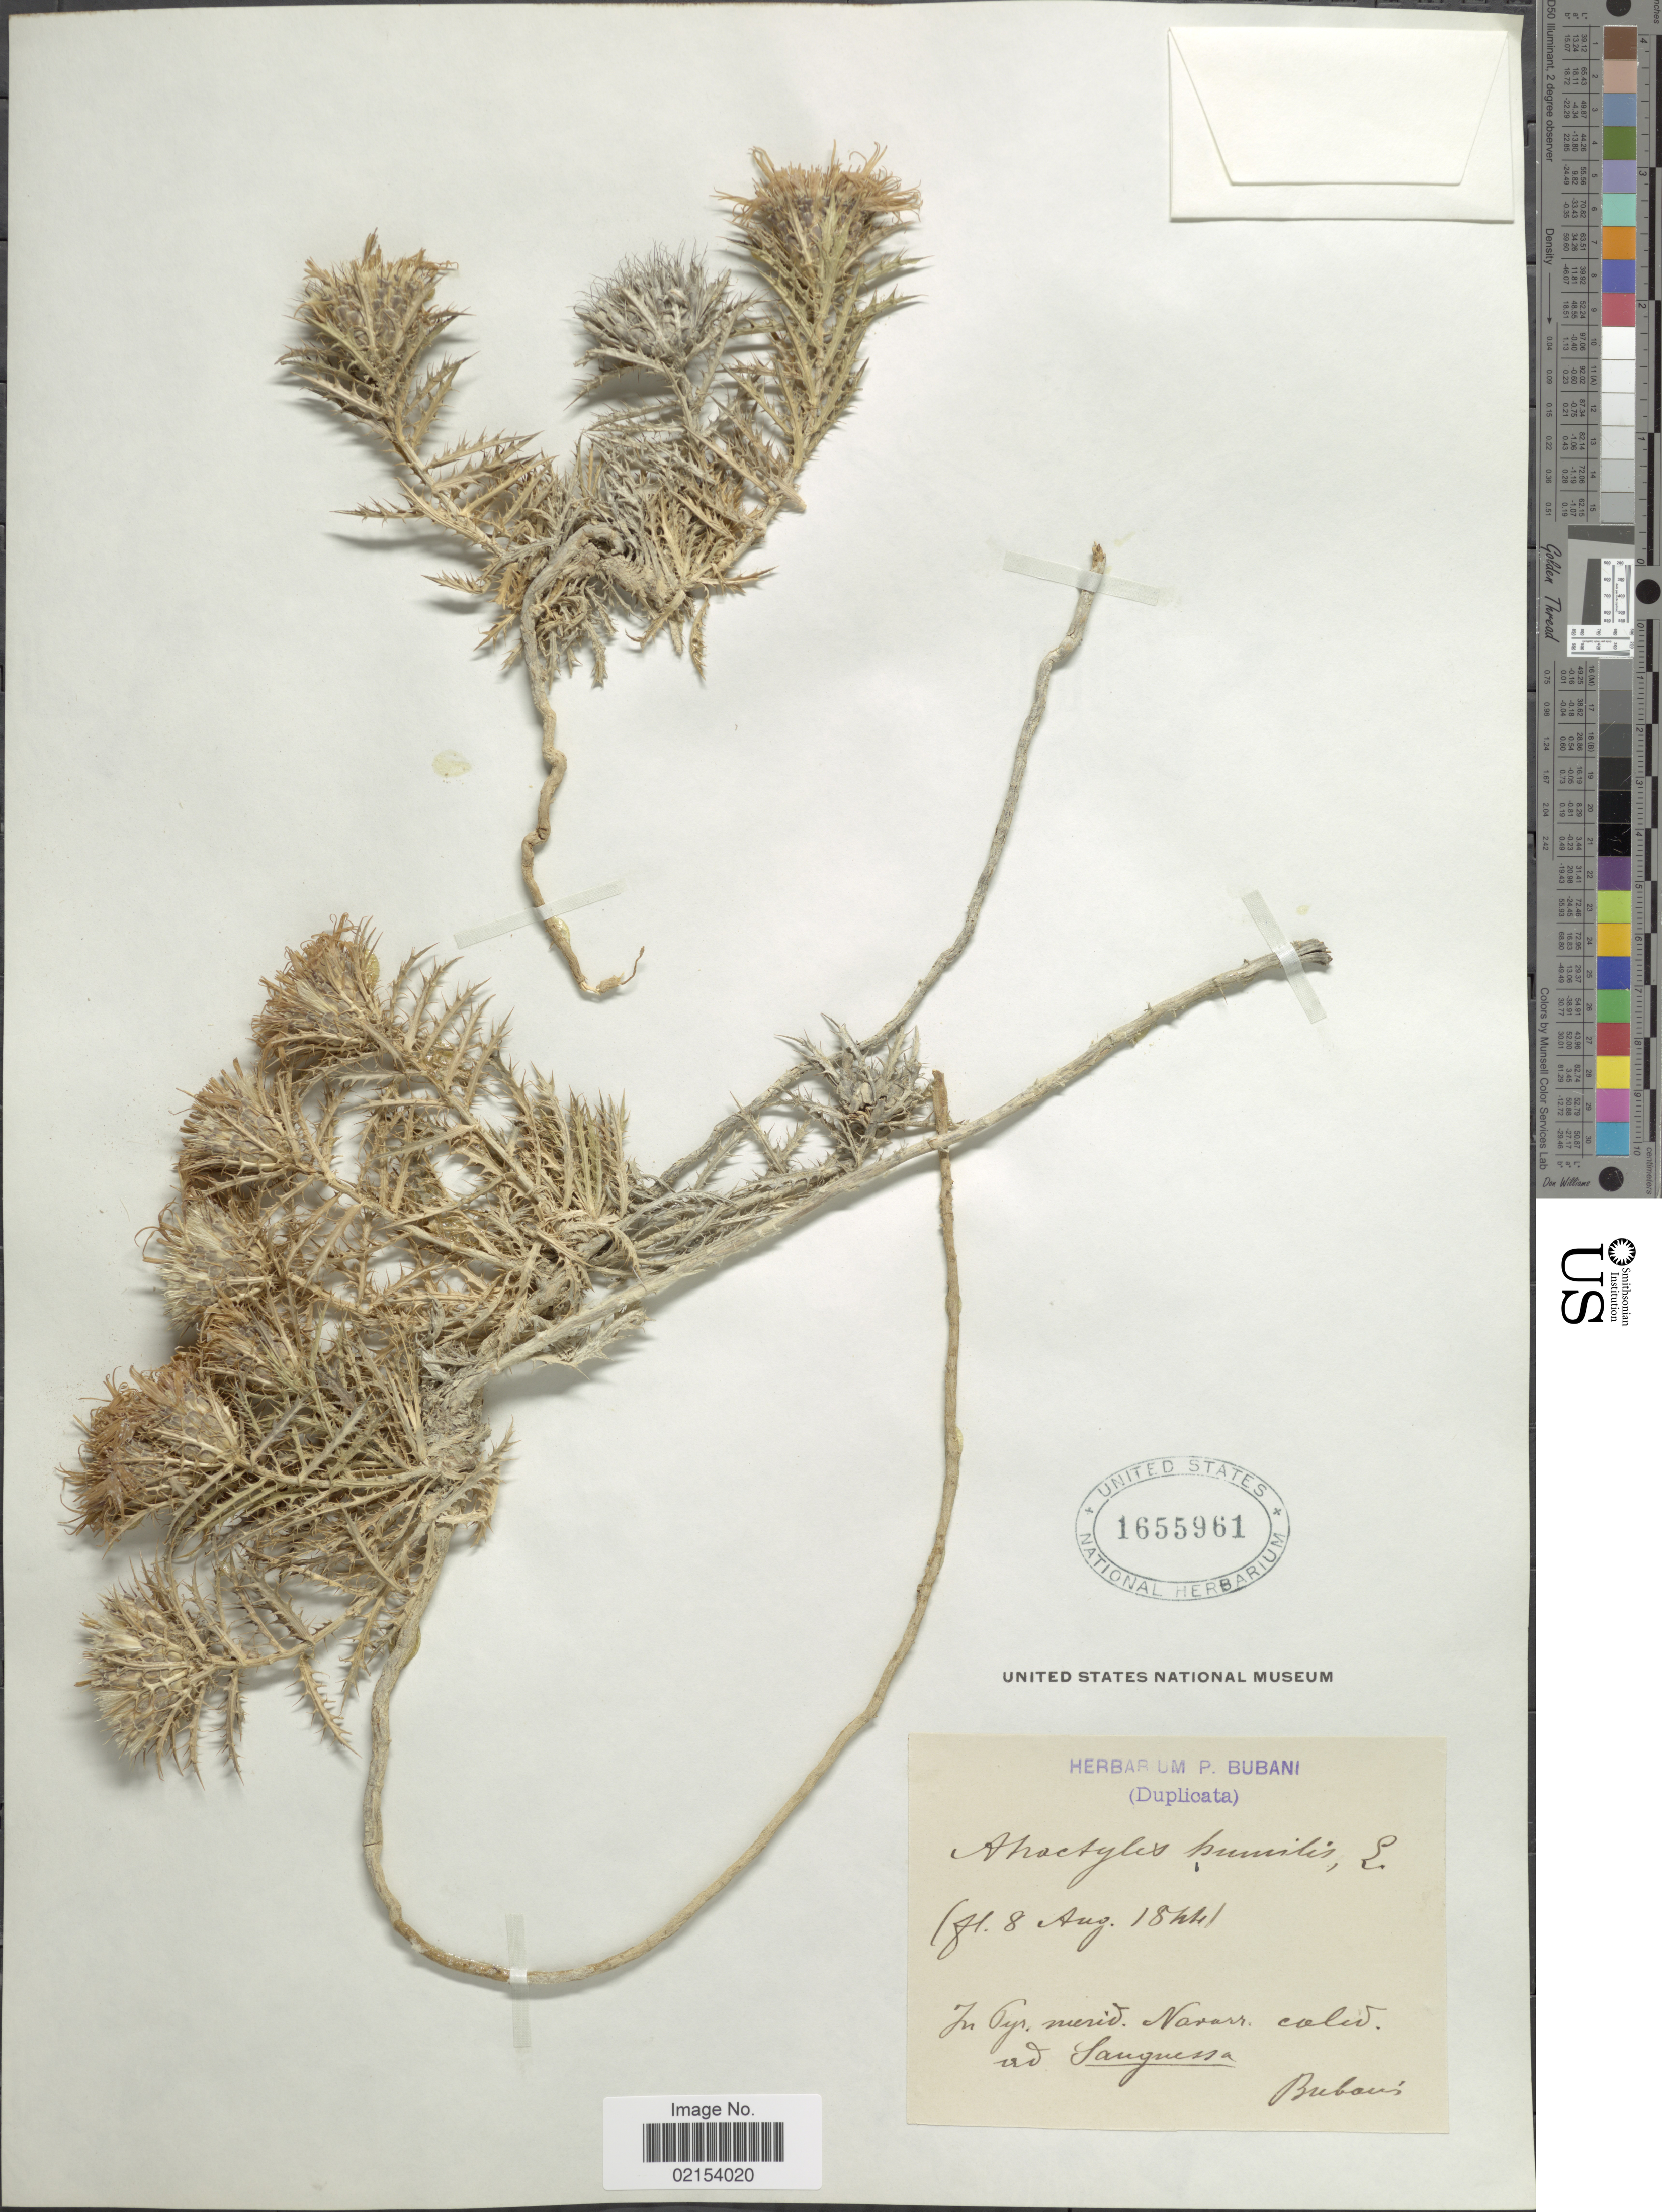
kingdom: Plantae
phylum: Tracheophyta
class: Magnoliopsida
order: Asterales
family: Asteraceae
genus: Atractylis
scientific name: Atractylis humilis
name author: L.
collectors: P. Bubani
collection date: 1844-08-08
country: Spain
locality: In Pyr. merid navaarr. calic. ved Sanguessa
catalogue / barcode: US 1655961